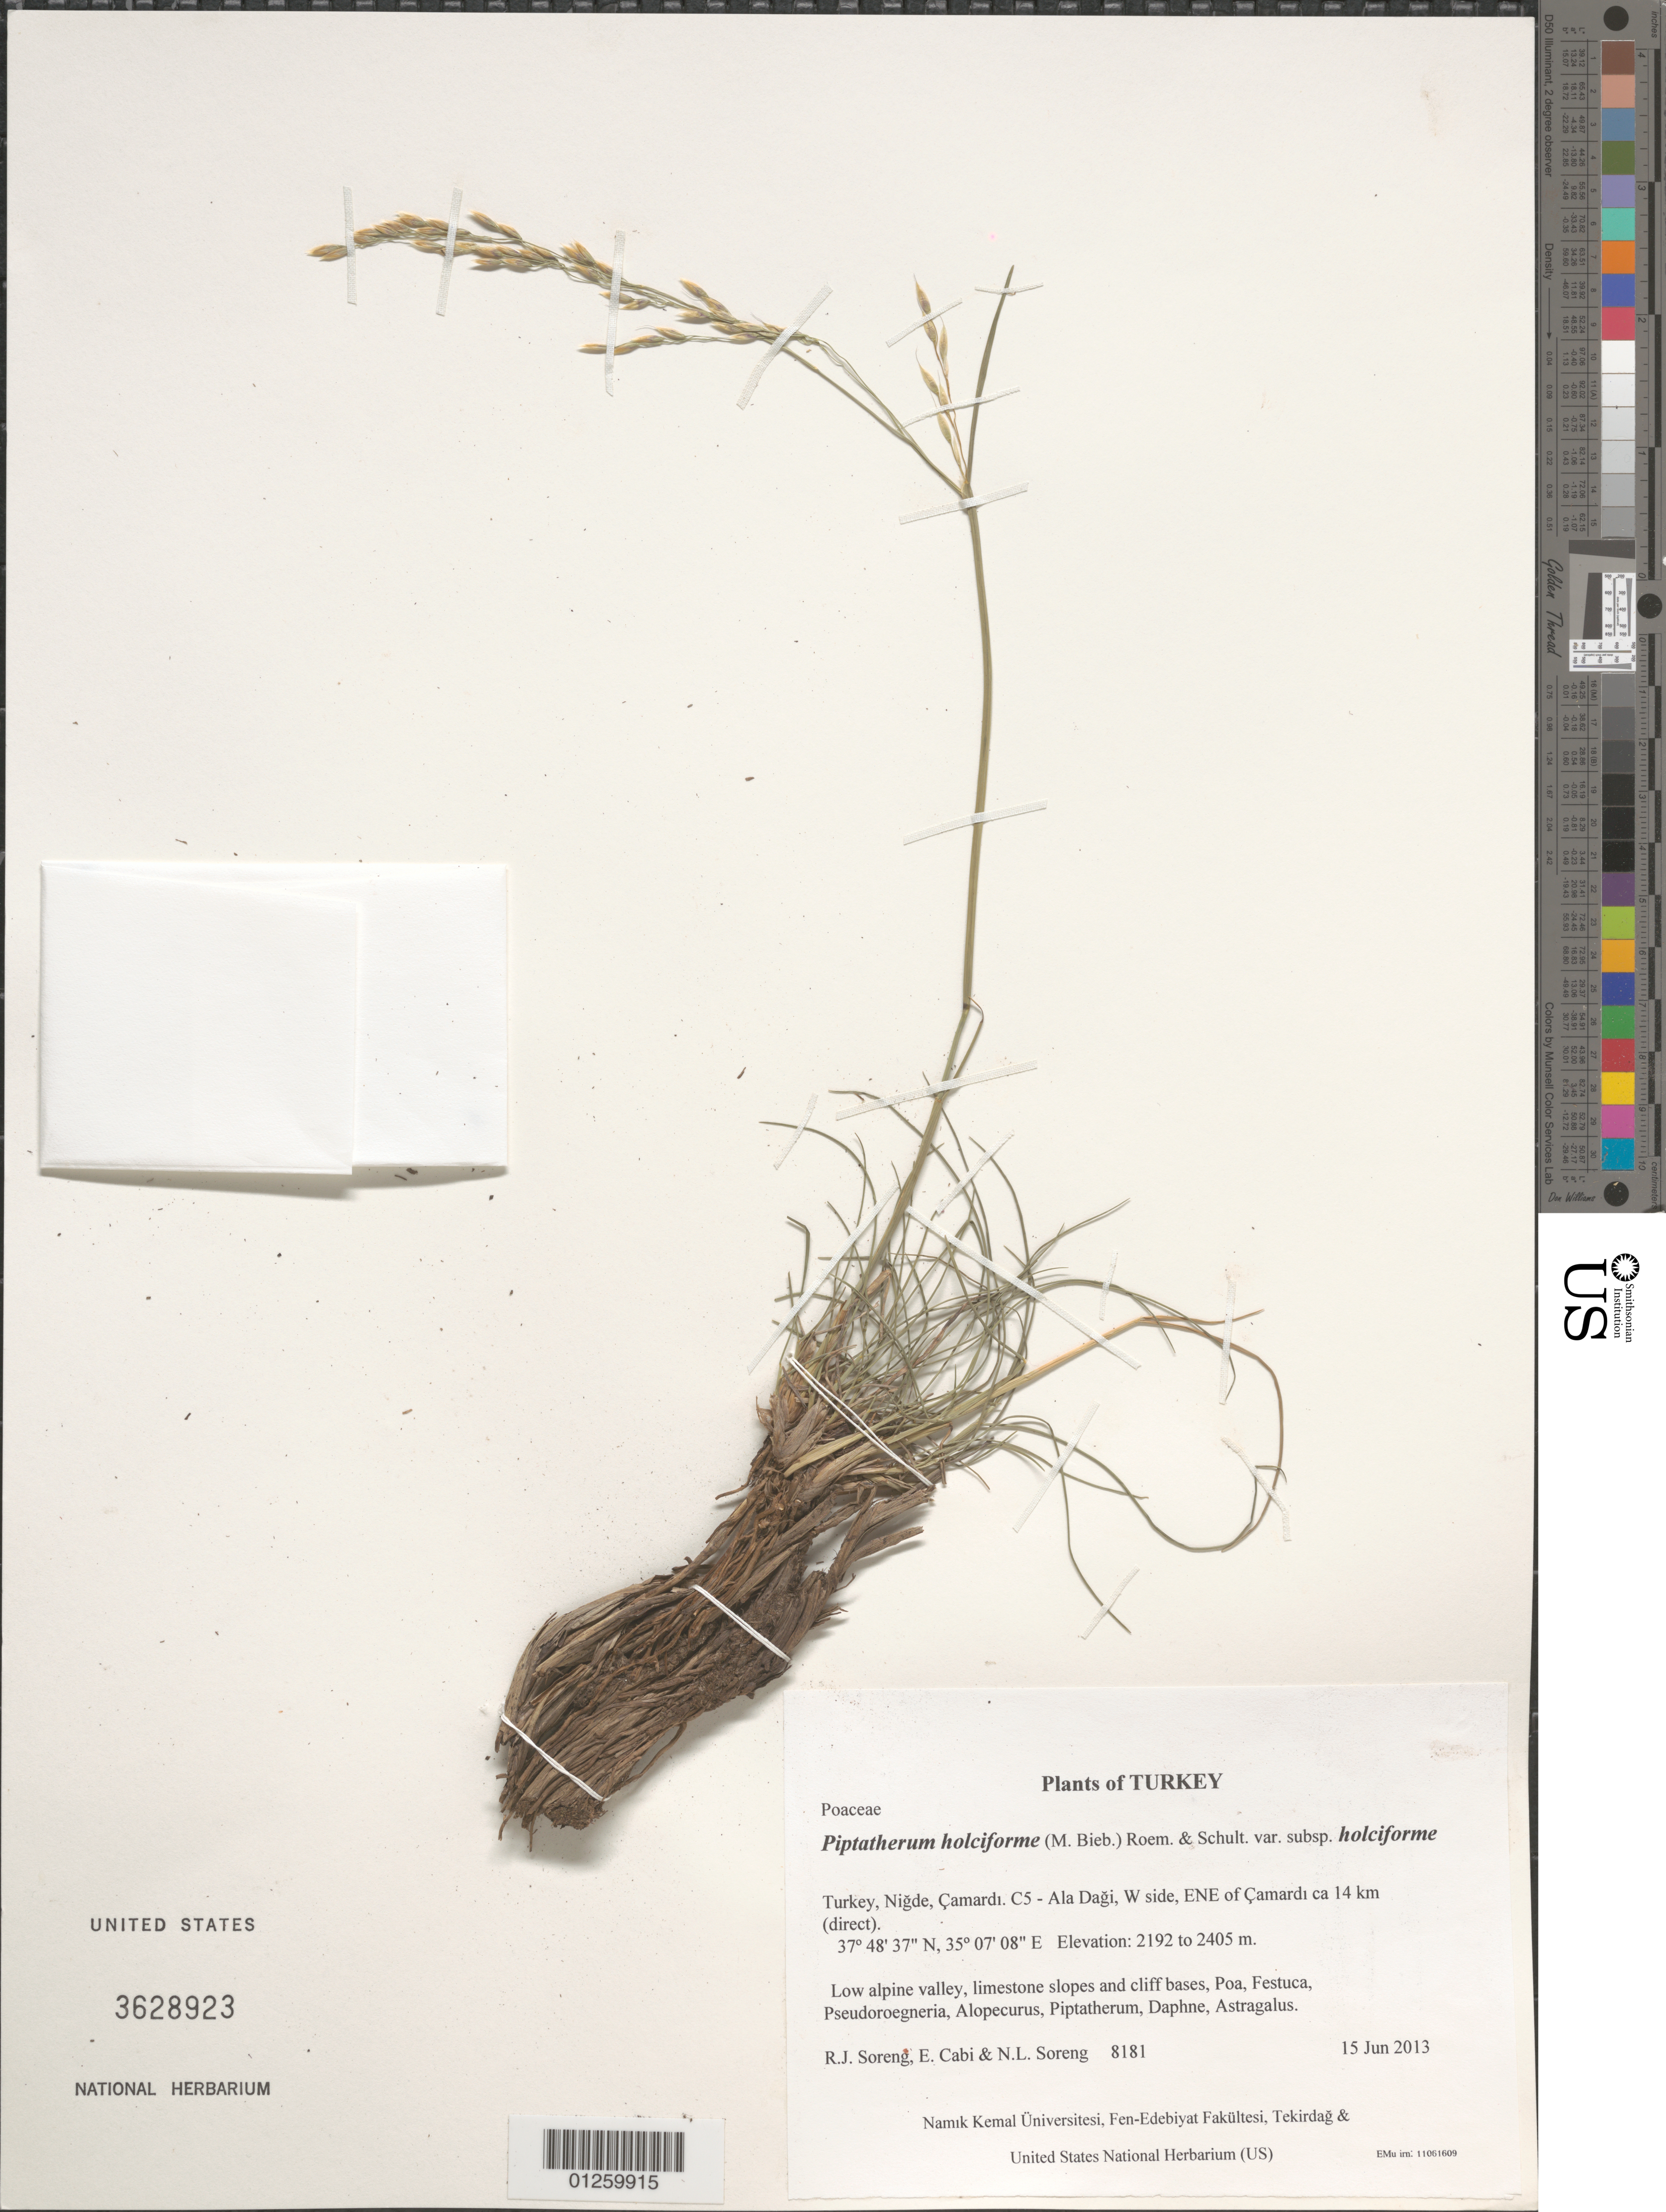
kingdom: Plantae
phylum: Tracheophyta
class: Liliopsida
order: Poales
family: Poaceae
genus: Piptatherum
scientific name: Piptatherum holciforme subsp. holciforme var. holciforme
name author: (M. Bieb.) Roem. & Schult.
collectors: R. J. Soreng, E. Cabi & N. L. Soreng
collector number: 8181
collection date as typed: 2013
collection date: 2013-06-15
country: Turkey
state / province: Nigde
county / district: Çamardi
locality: C5 - Ala Dagi, W side, ENE of Çamardi ca 14 km (direct)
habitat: Low alpine valley, limestone slopes and cliff bases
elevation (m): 2192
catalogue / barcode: US 3628923